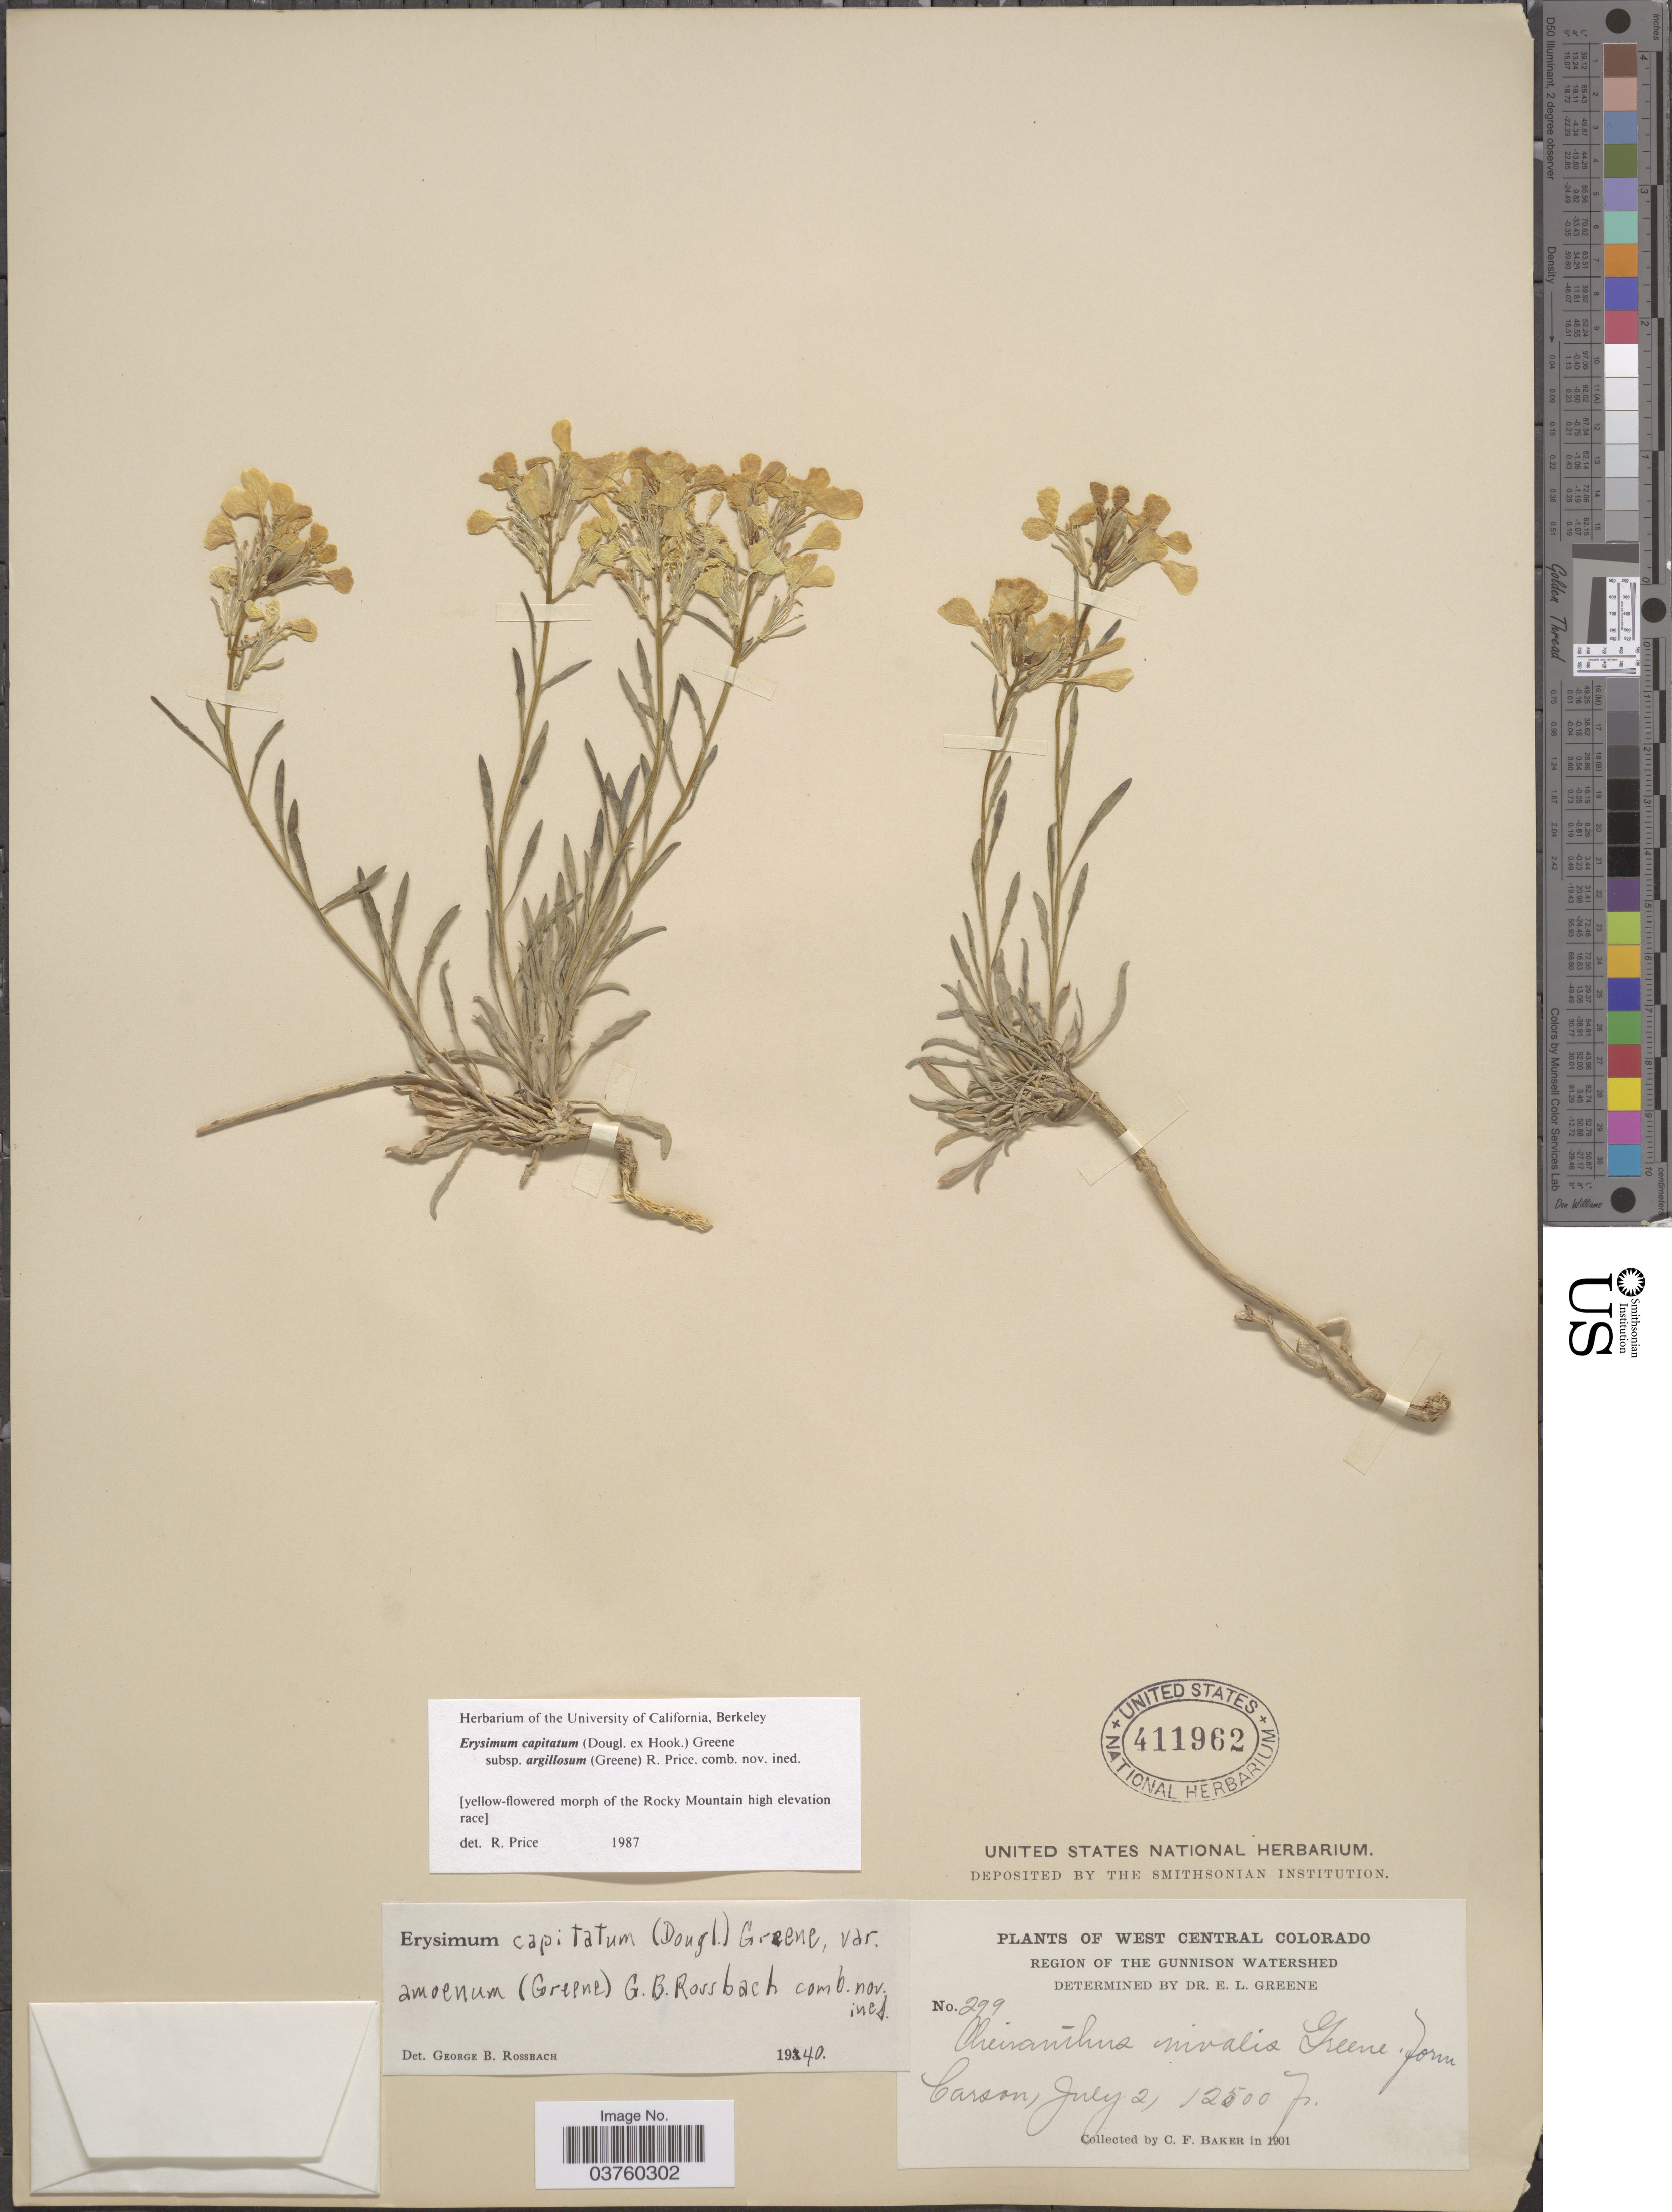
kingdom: Plantae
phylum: Tracheophyta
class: Magnoliopsida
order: Brassicales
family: Brassicaceae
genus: Erysimum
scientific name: Erysimum capitatum var. argillosum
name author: (Greene) R.J. Davis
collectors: C. F. Baker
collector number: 299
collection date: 1901-07-02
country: United States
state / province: Colorado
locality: West Central Colorado. Region of the Gunnison Watershed. Carson.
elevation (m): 3810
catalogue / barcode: US 411962